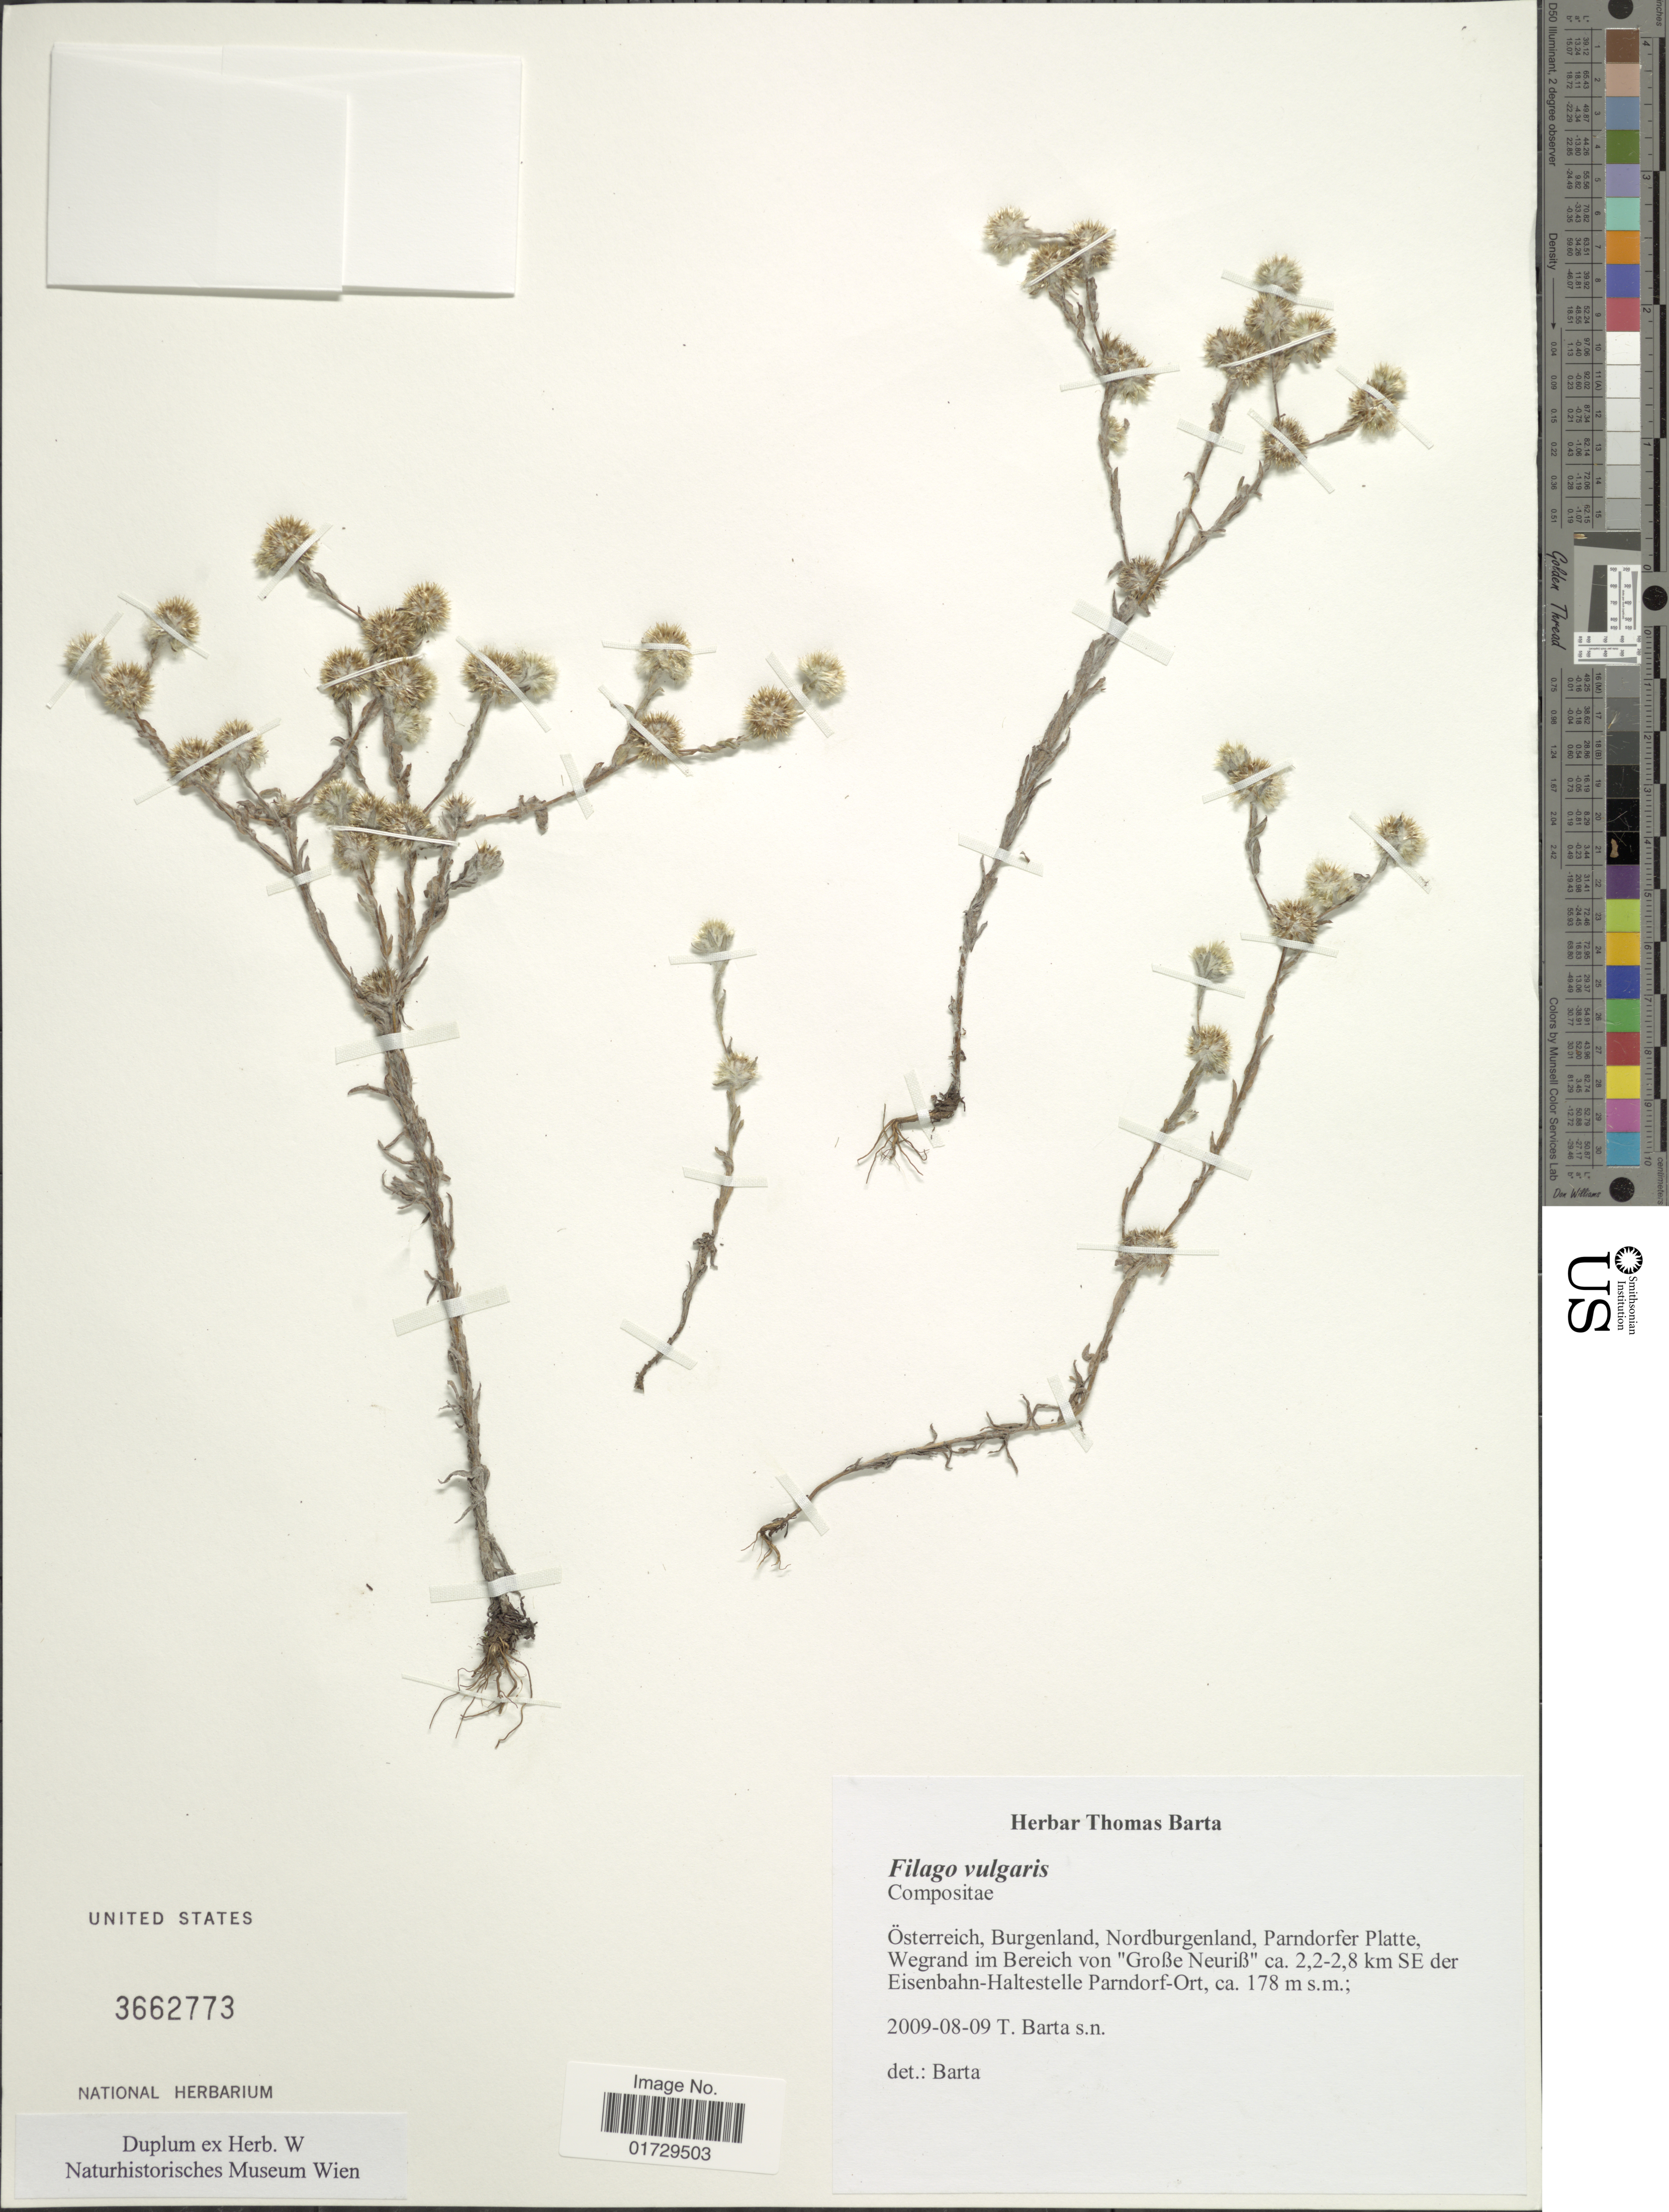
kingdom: Plantae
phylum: Tracheophyta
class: Magnoliopsida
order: Asterales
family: Asteraceae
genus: Filago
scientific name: Filago vulgaris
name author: Lam.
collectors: T. Barta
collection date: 2009-08-09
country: Austria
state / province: Burgenland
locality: Osterreich, Nordburgenland, Parndorfer Platte, Wegrand im Bereich von "Grobe Neurib" ca. 2.2-2.8 km SE der Eisenbahn-Haltestelle Parndorf-Ort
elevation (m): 178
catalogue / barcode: US 3662773